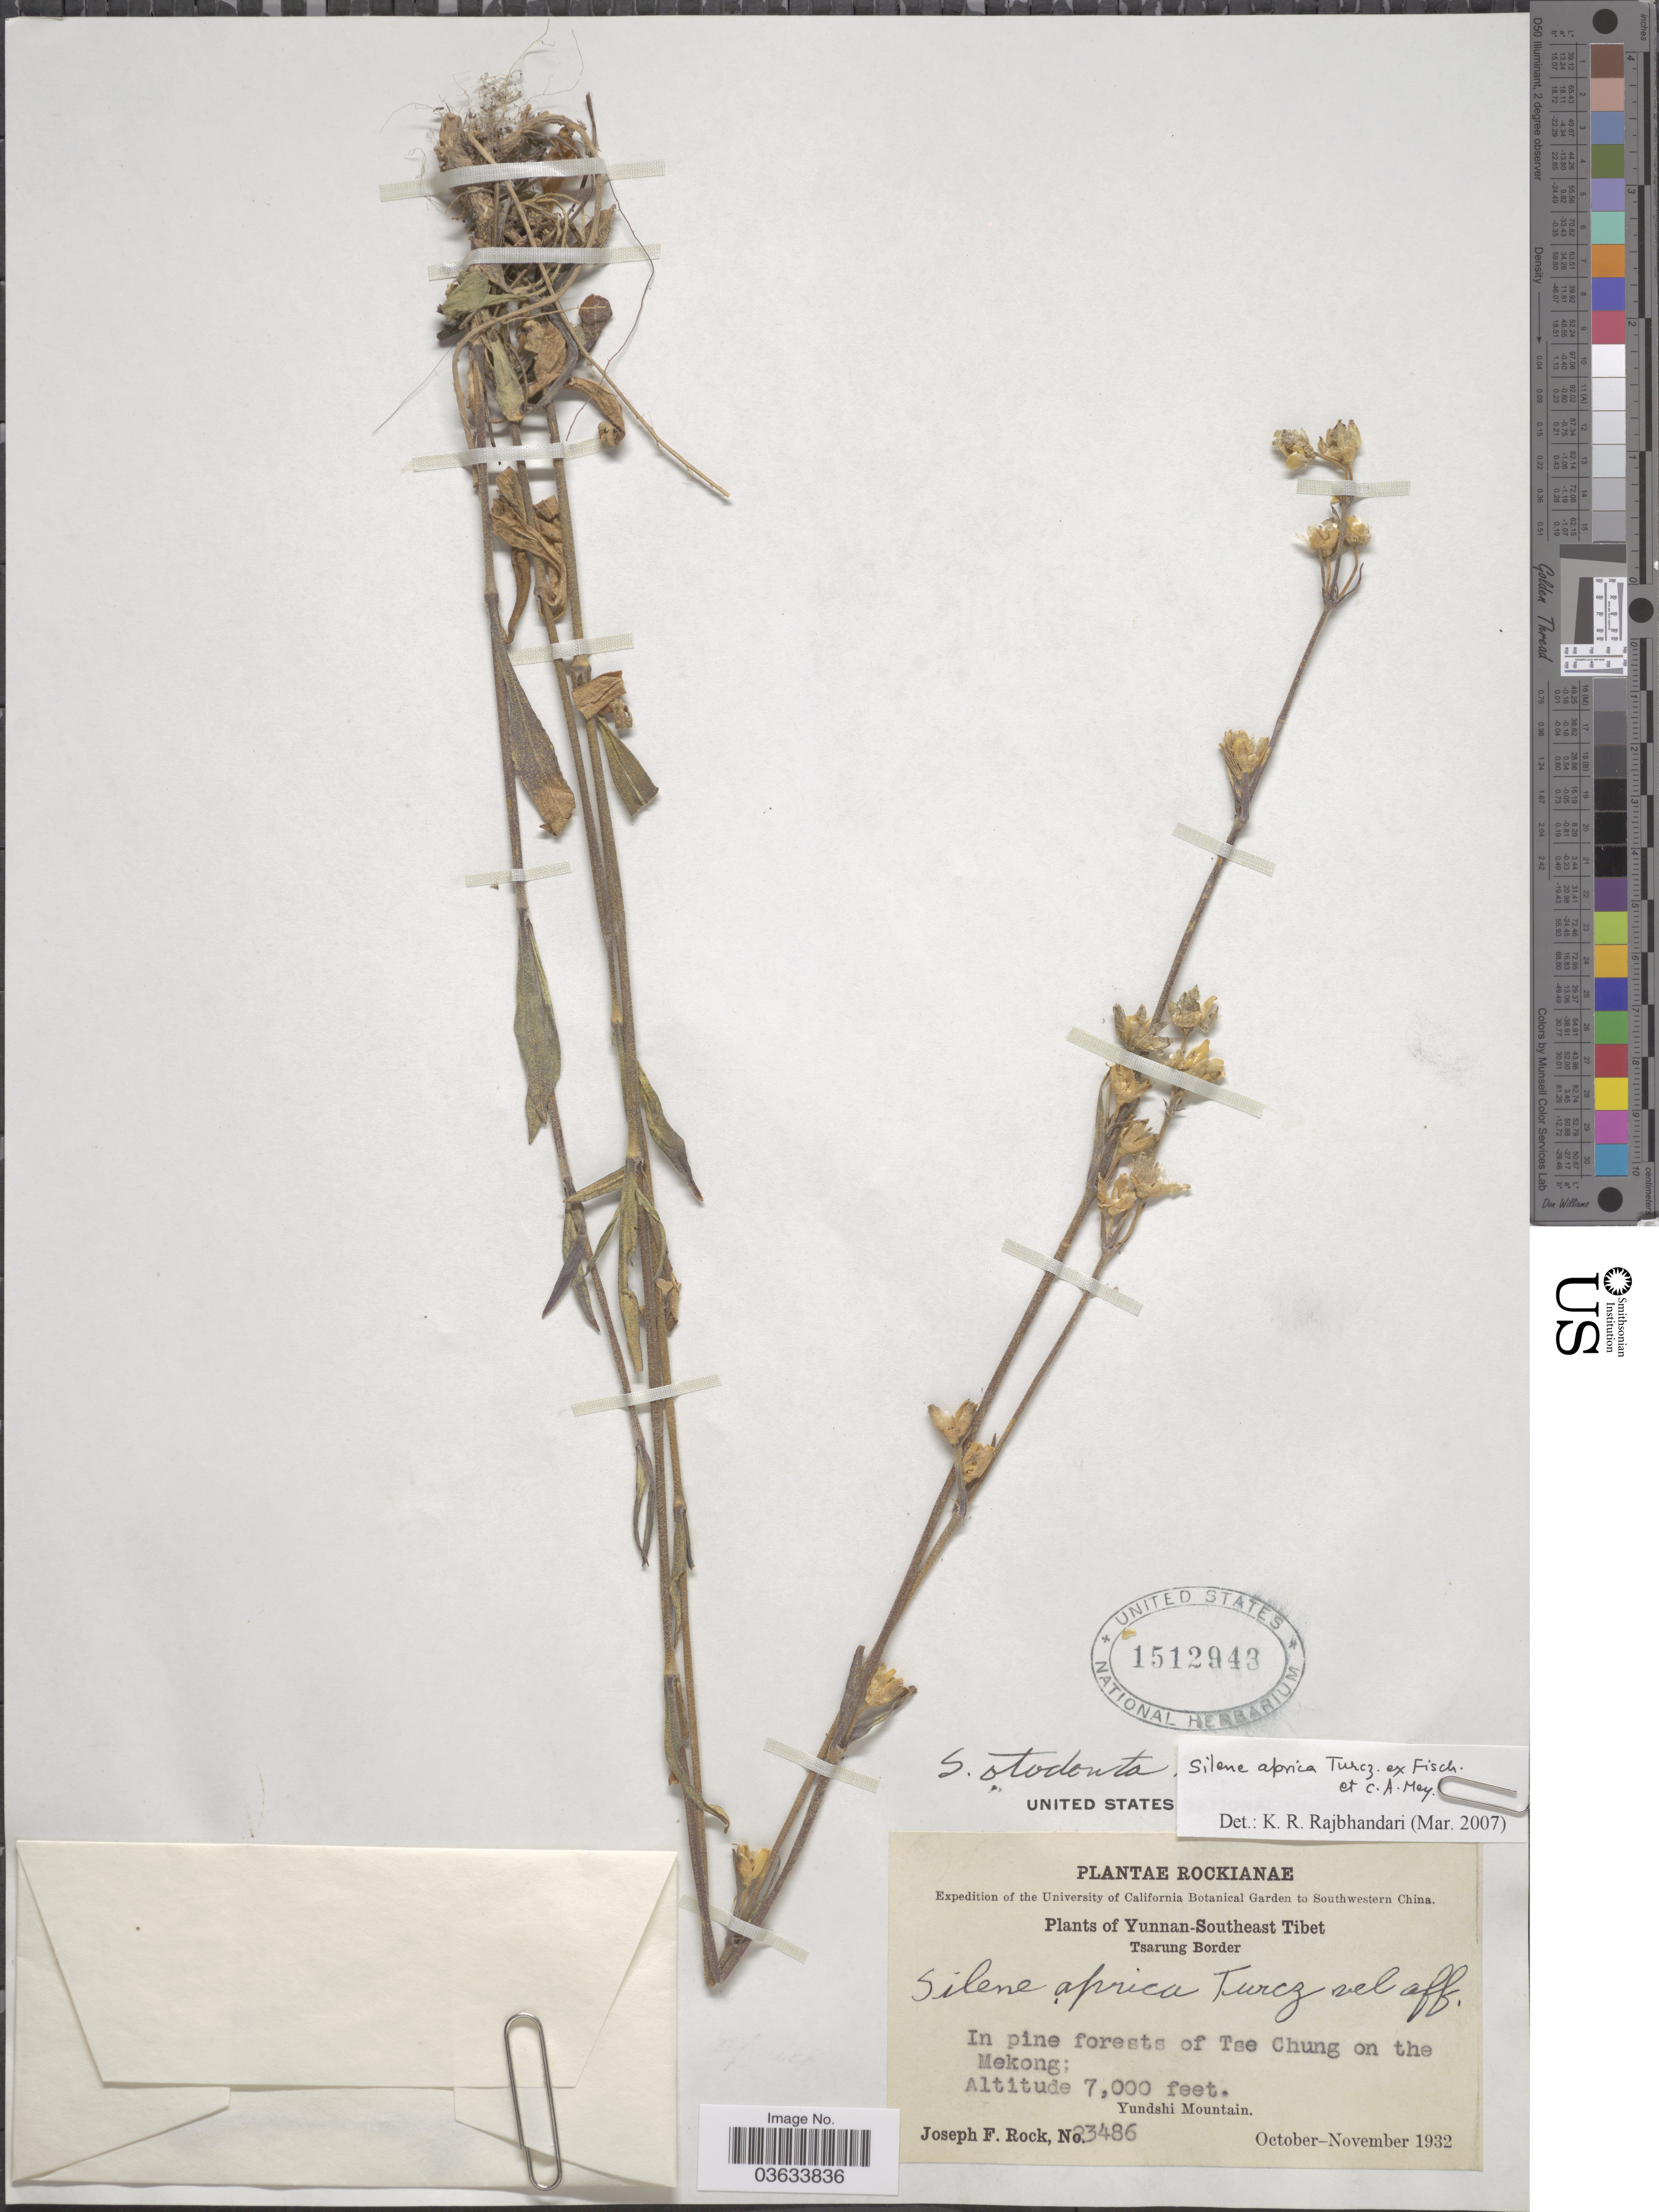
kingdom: Plantae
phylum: Tracheophyta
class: Magnoliopsida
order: Caryophyllales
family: Caryophyllaceae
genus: Silene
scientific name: Silene aprica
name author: Turcz. ex Fisch. & C.A. Mey.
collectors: J. F. Rock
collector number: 23486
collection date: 1932-10/1932-11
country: China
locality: Southwestern China. Yunnan-Southeast Tibet. Tsarung Border. In pine forest of Tse Chung on the Mekong. Yundshi Mountain.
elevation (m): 2134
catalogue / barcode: US 1512943